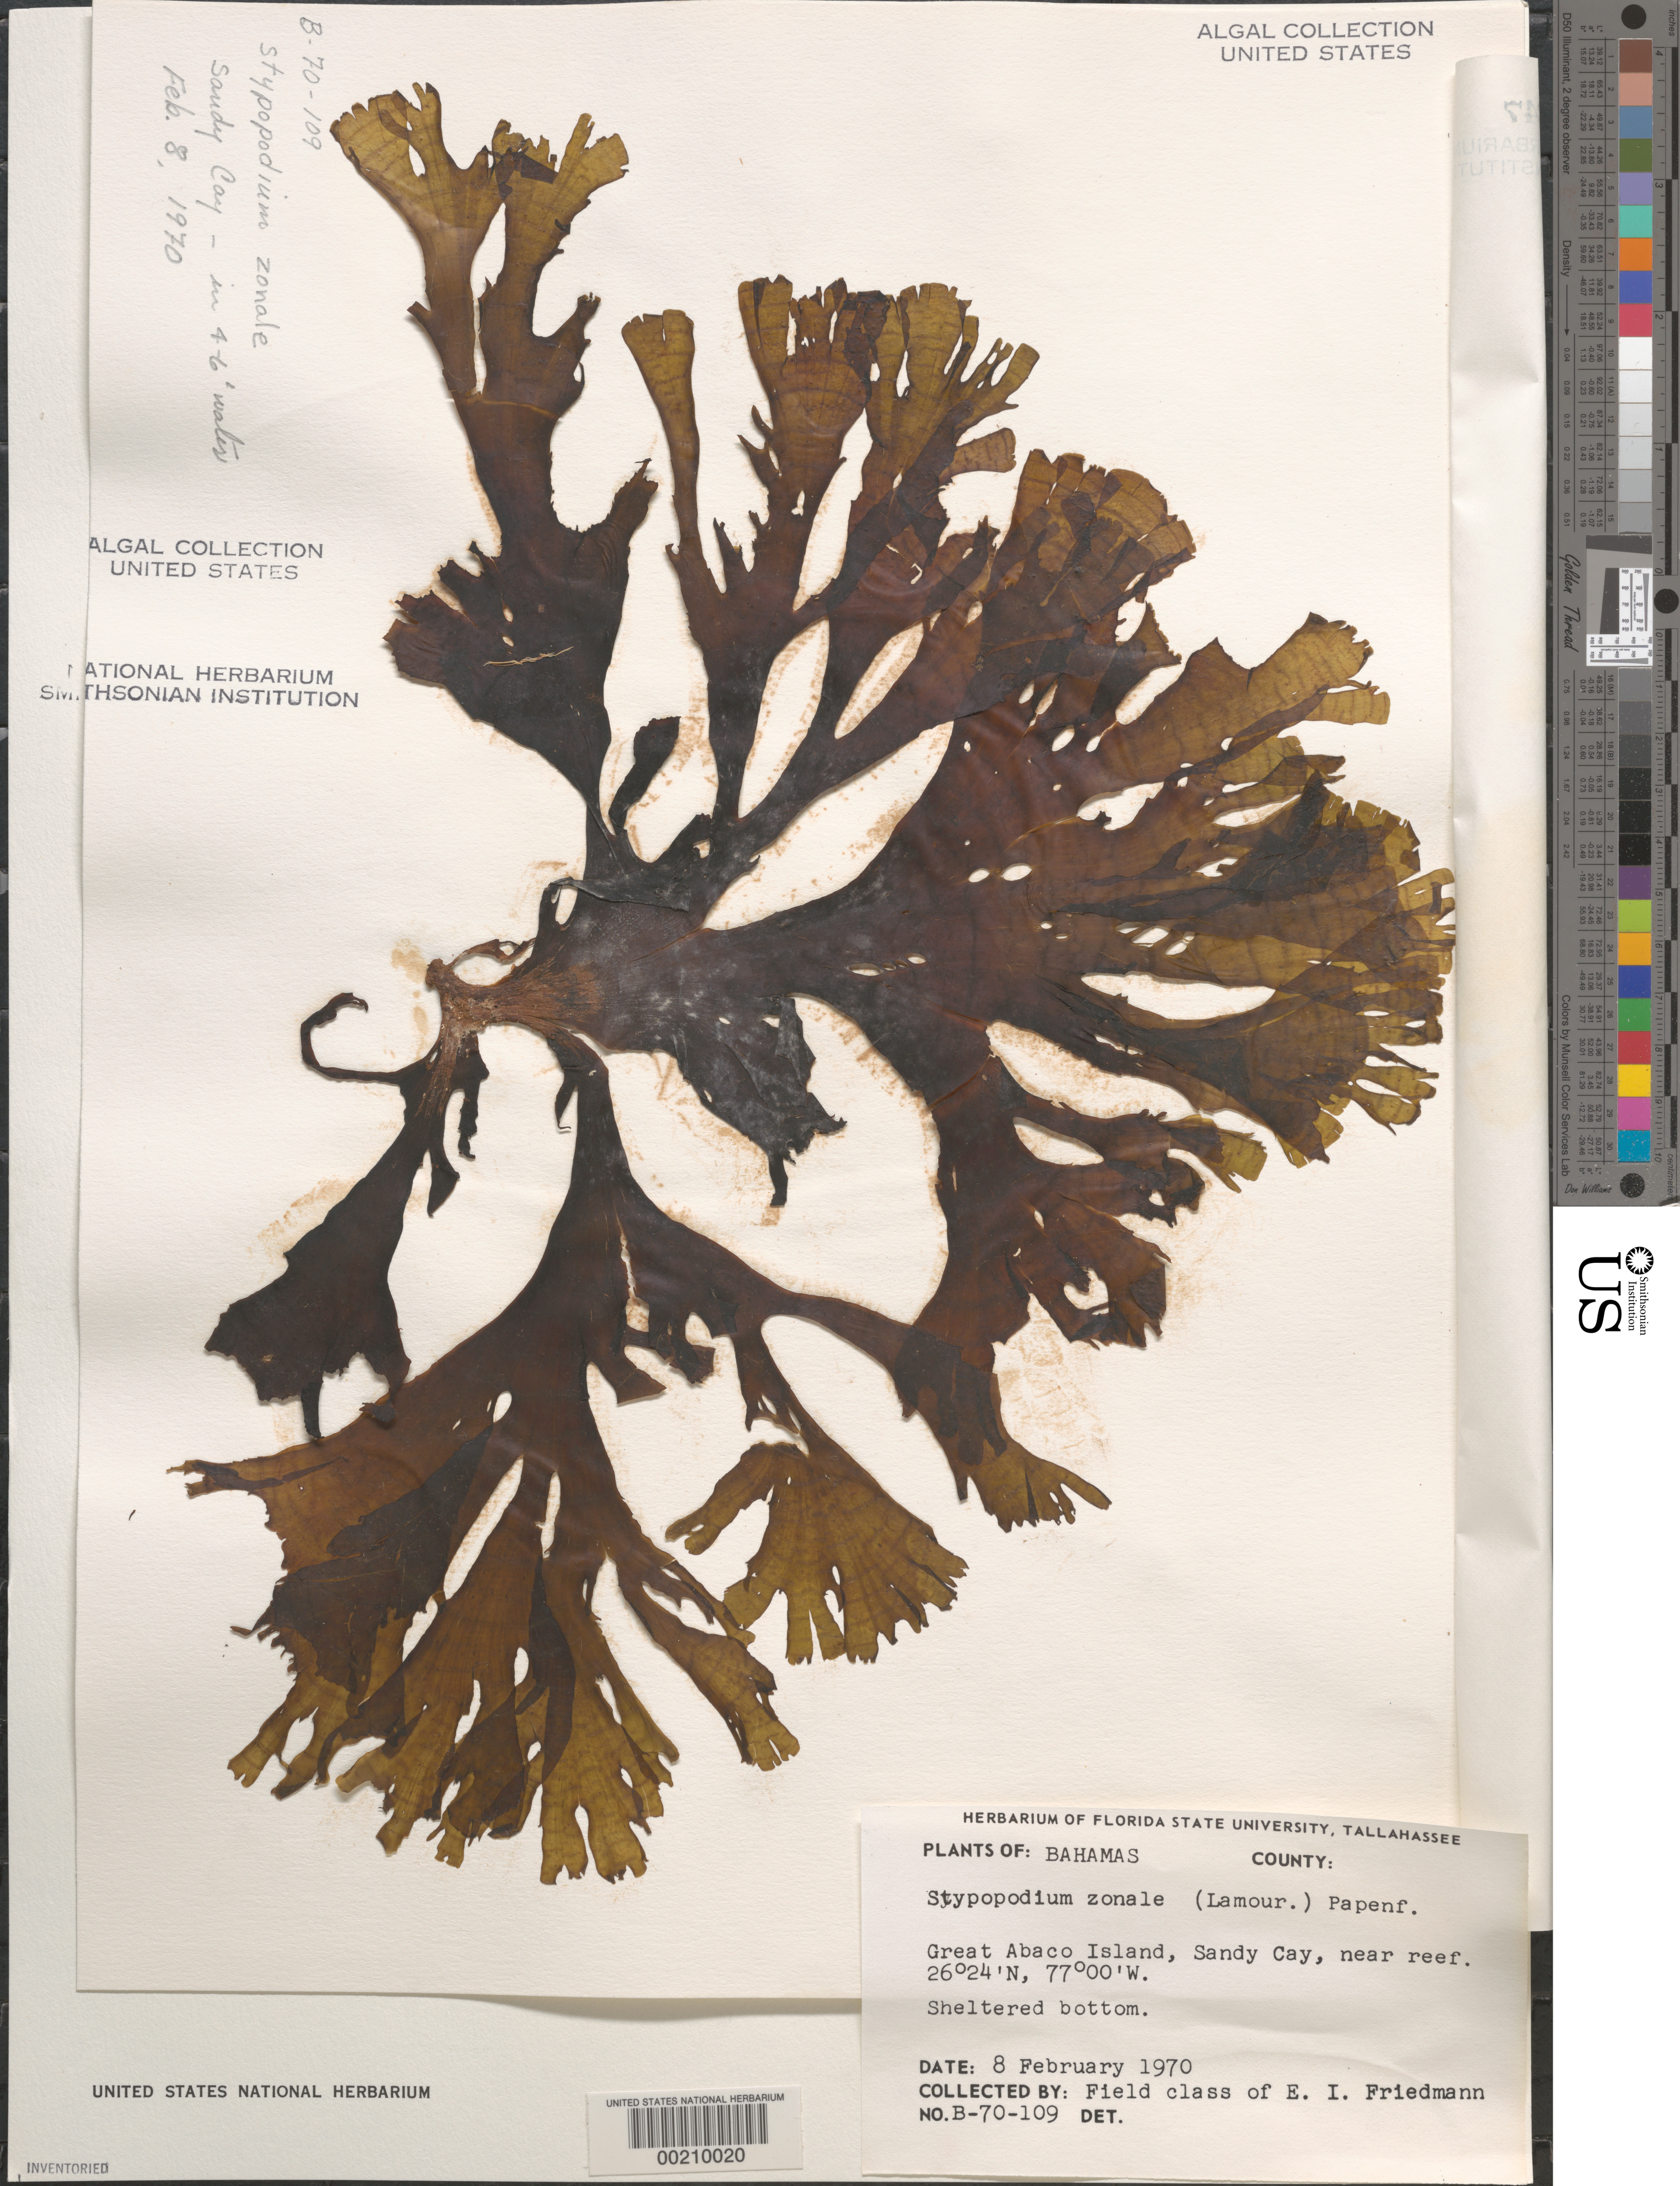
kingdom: Chromista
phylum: Ochrophyta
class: Phaeophyceae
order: Dictyotales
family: Dictyotaceae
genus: Stypopodium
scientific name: Stypopodium zonale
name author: (J.V.Lamouroux) Papenf.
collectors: E. Friedmann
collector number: B-70-109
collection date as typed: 08 Feb 1970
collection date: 1970-02-08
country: Bahamas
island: Great Abaco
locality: Sandy Cay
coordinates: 26 24" N, 77 00" W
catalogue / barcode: US 21247